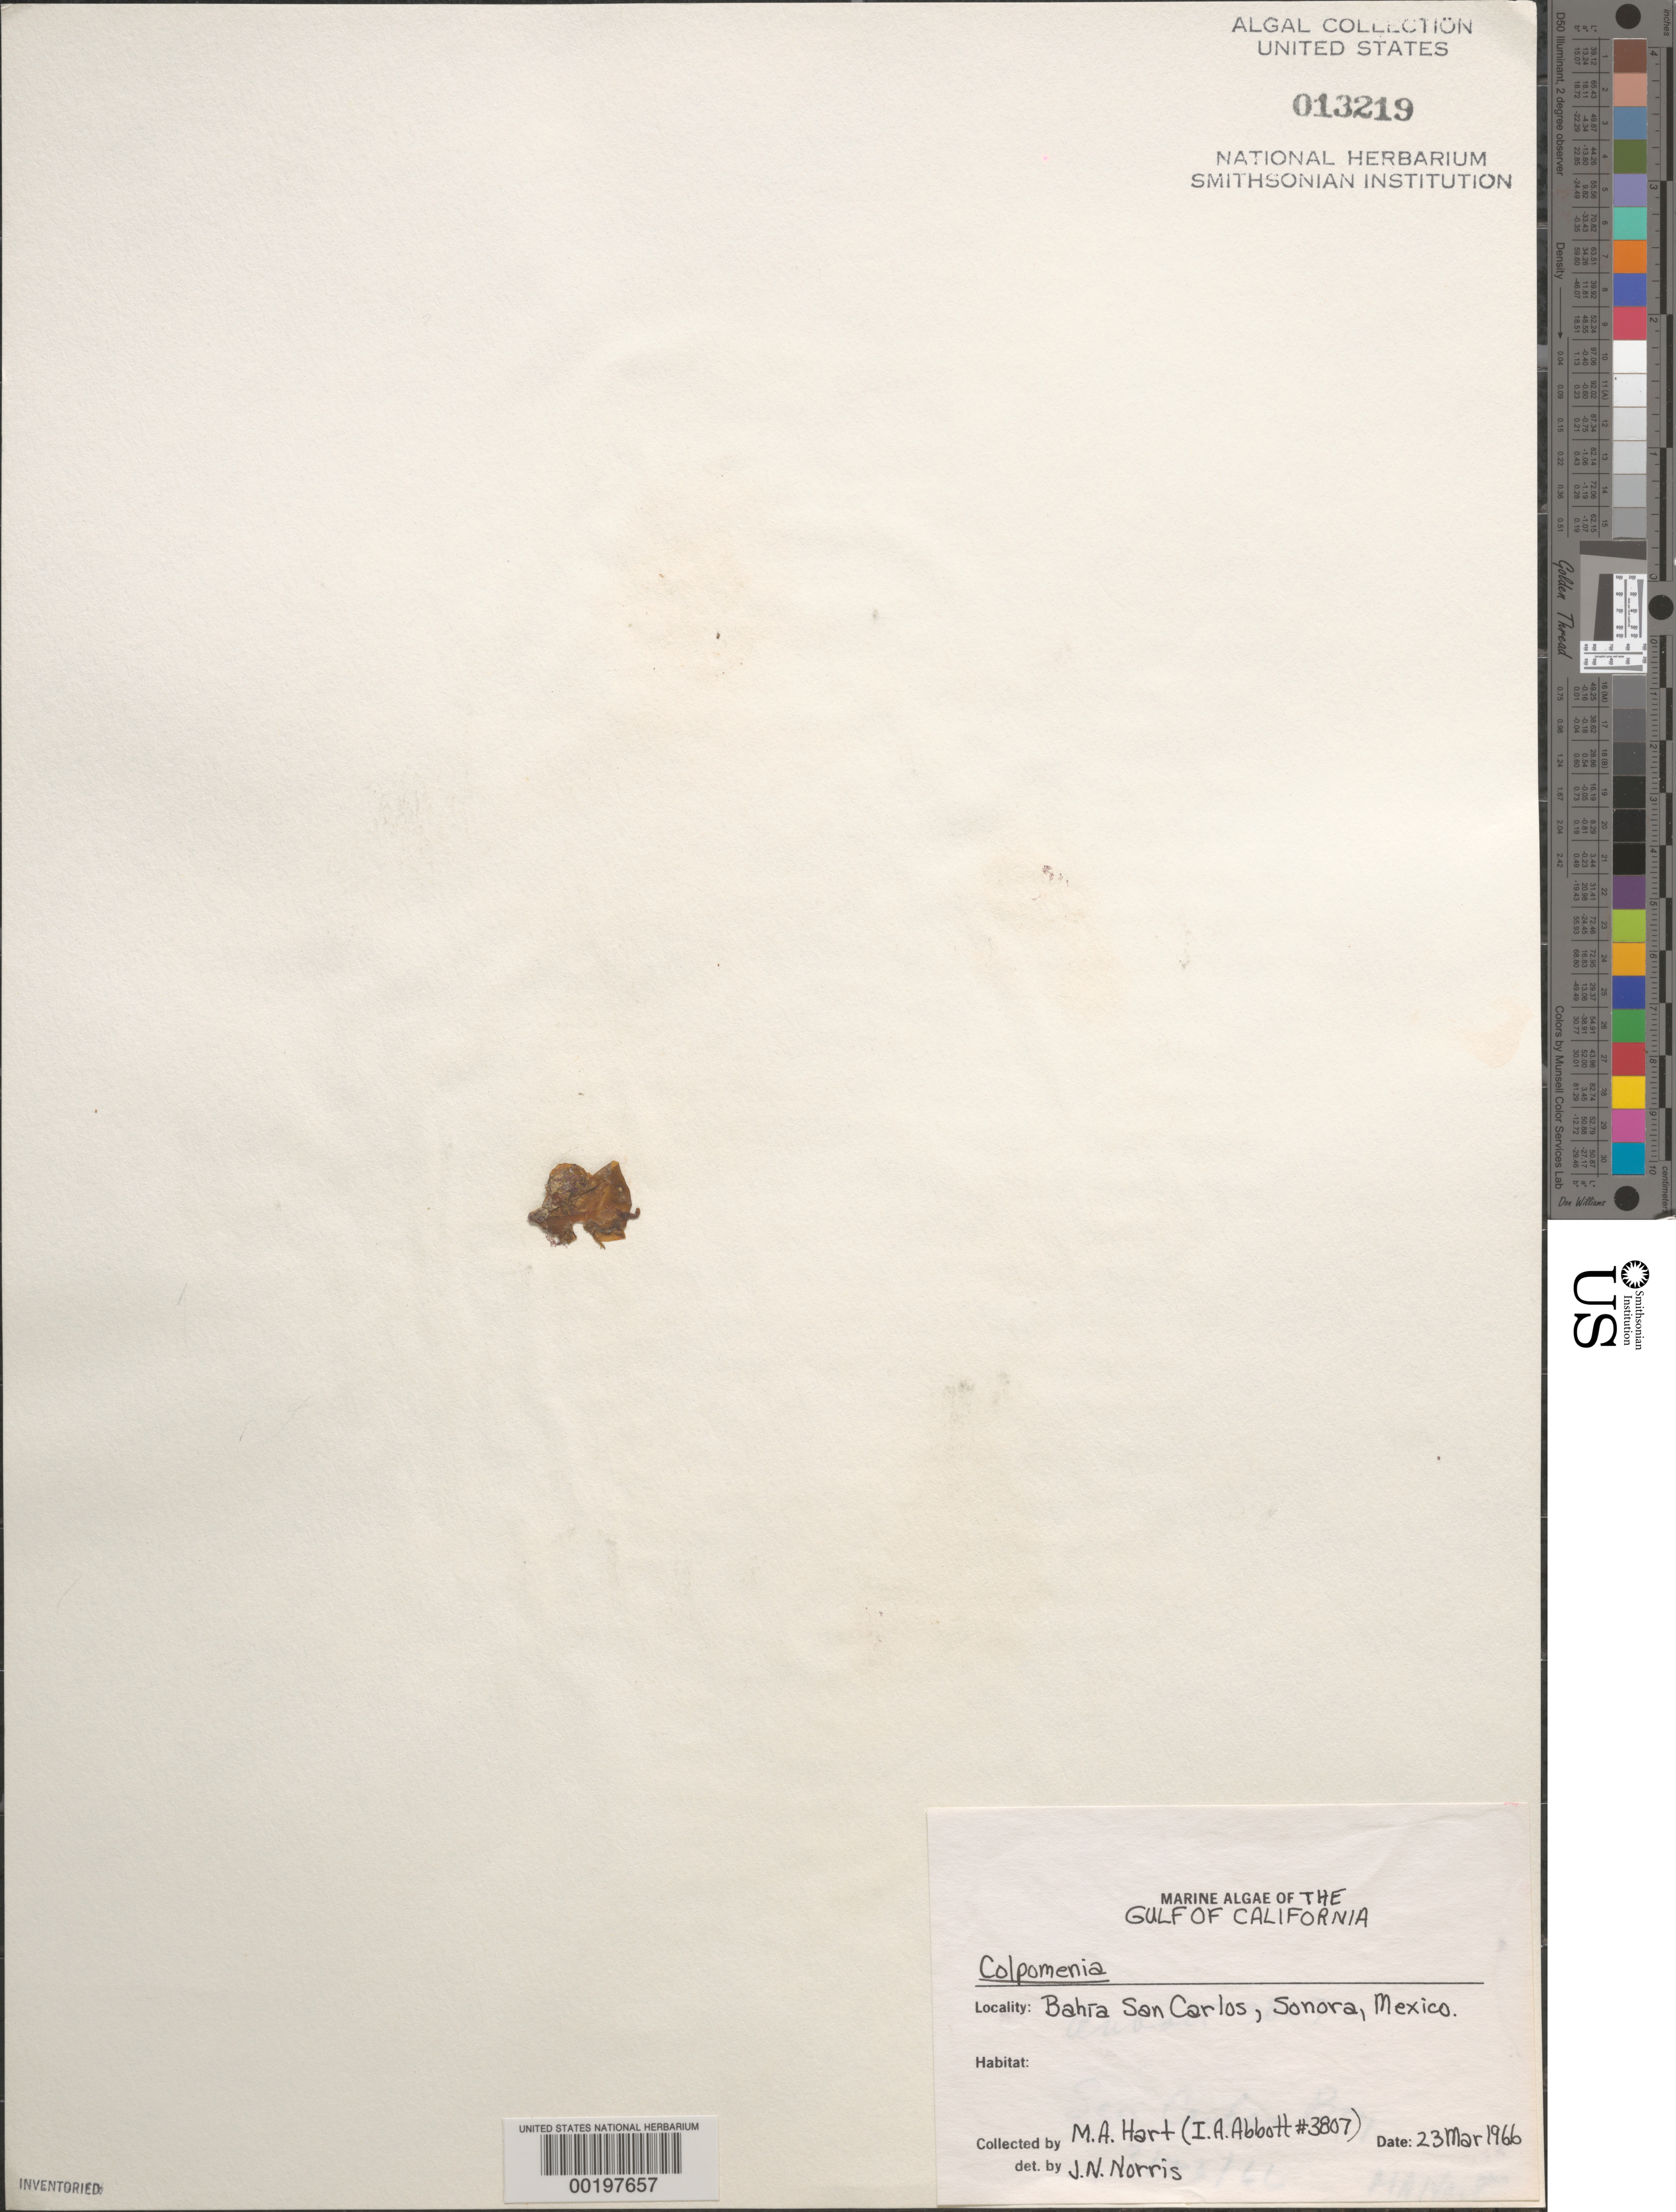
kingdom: Chromista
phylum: Ochrophyta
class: Phaeophyceae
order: Scytosiphonales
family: Scytosiphonaceae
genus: Colpomenia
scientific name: Colpomenia sp.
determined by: Norris, James N.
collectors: M. A. Hart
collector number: IAA 3807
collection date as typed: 23 Mar 1966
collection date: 1966-03-23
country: Mexico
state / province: Sonora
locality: Bahia San Carlos (San Carlos Bay)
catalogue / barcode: US 13219